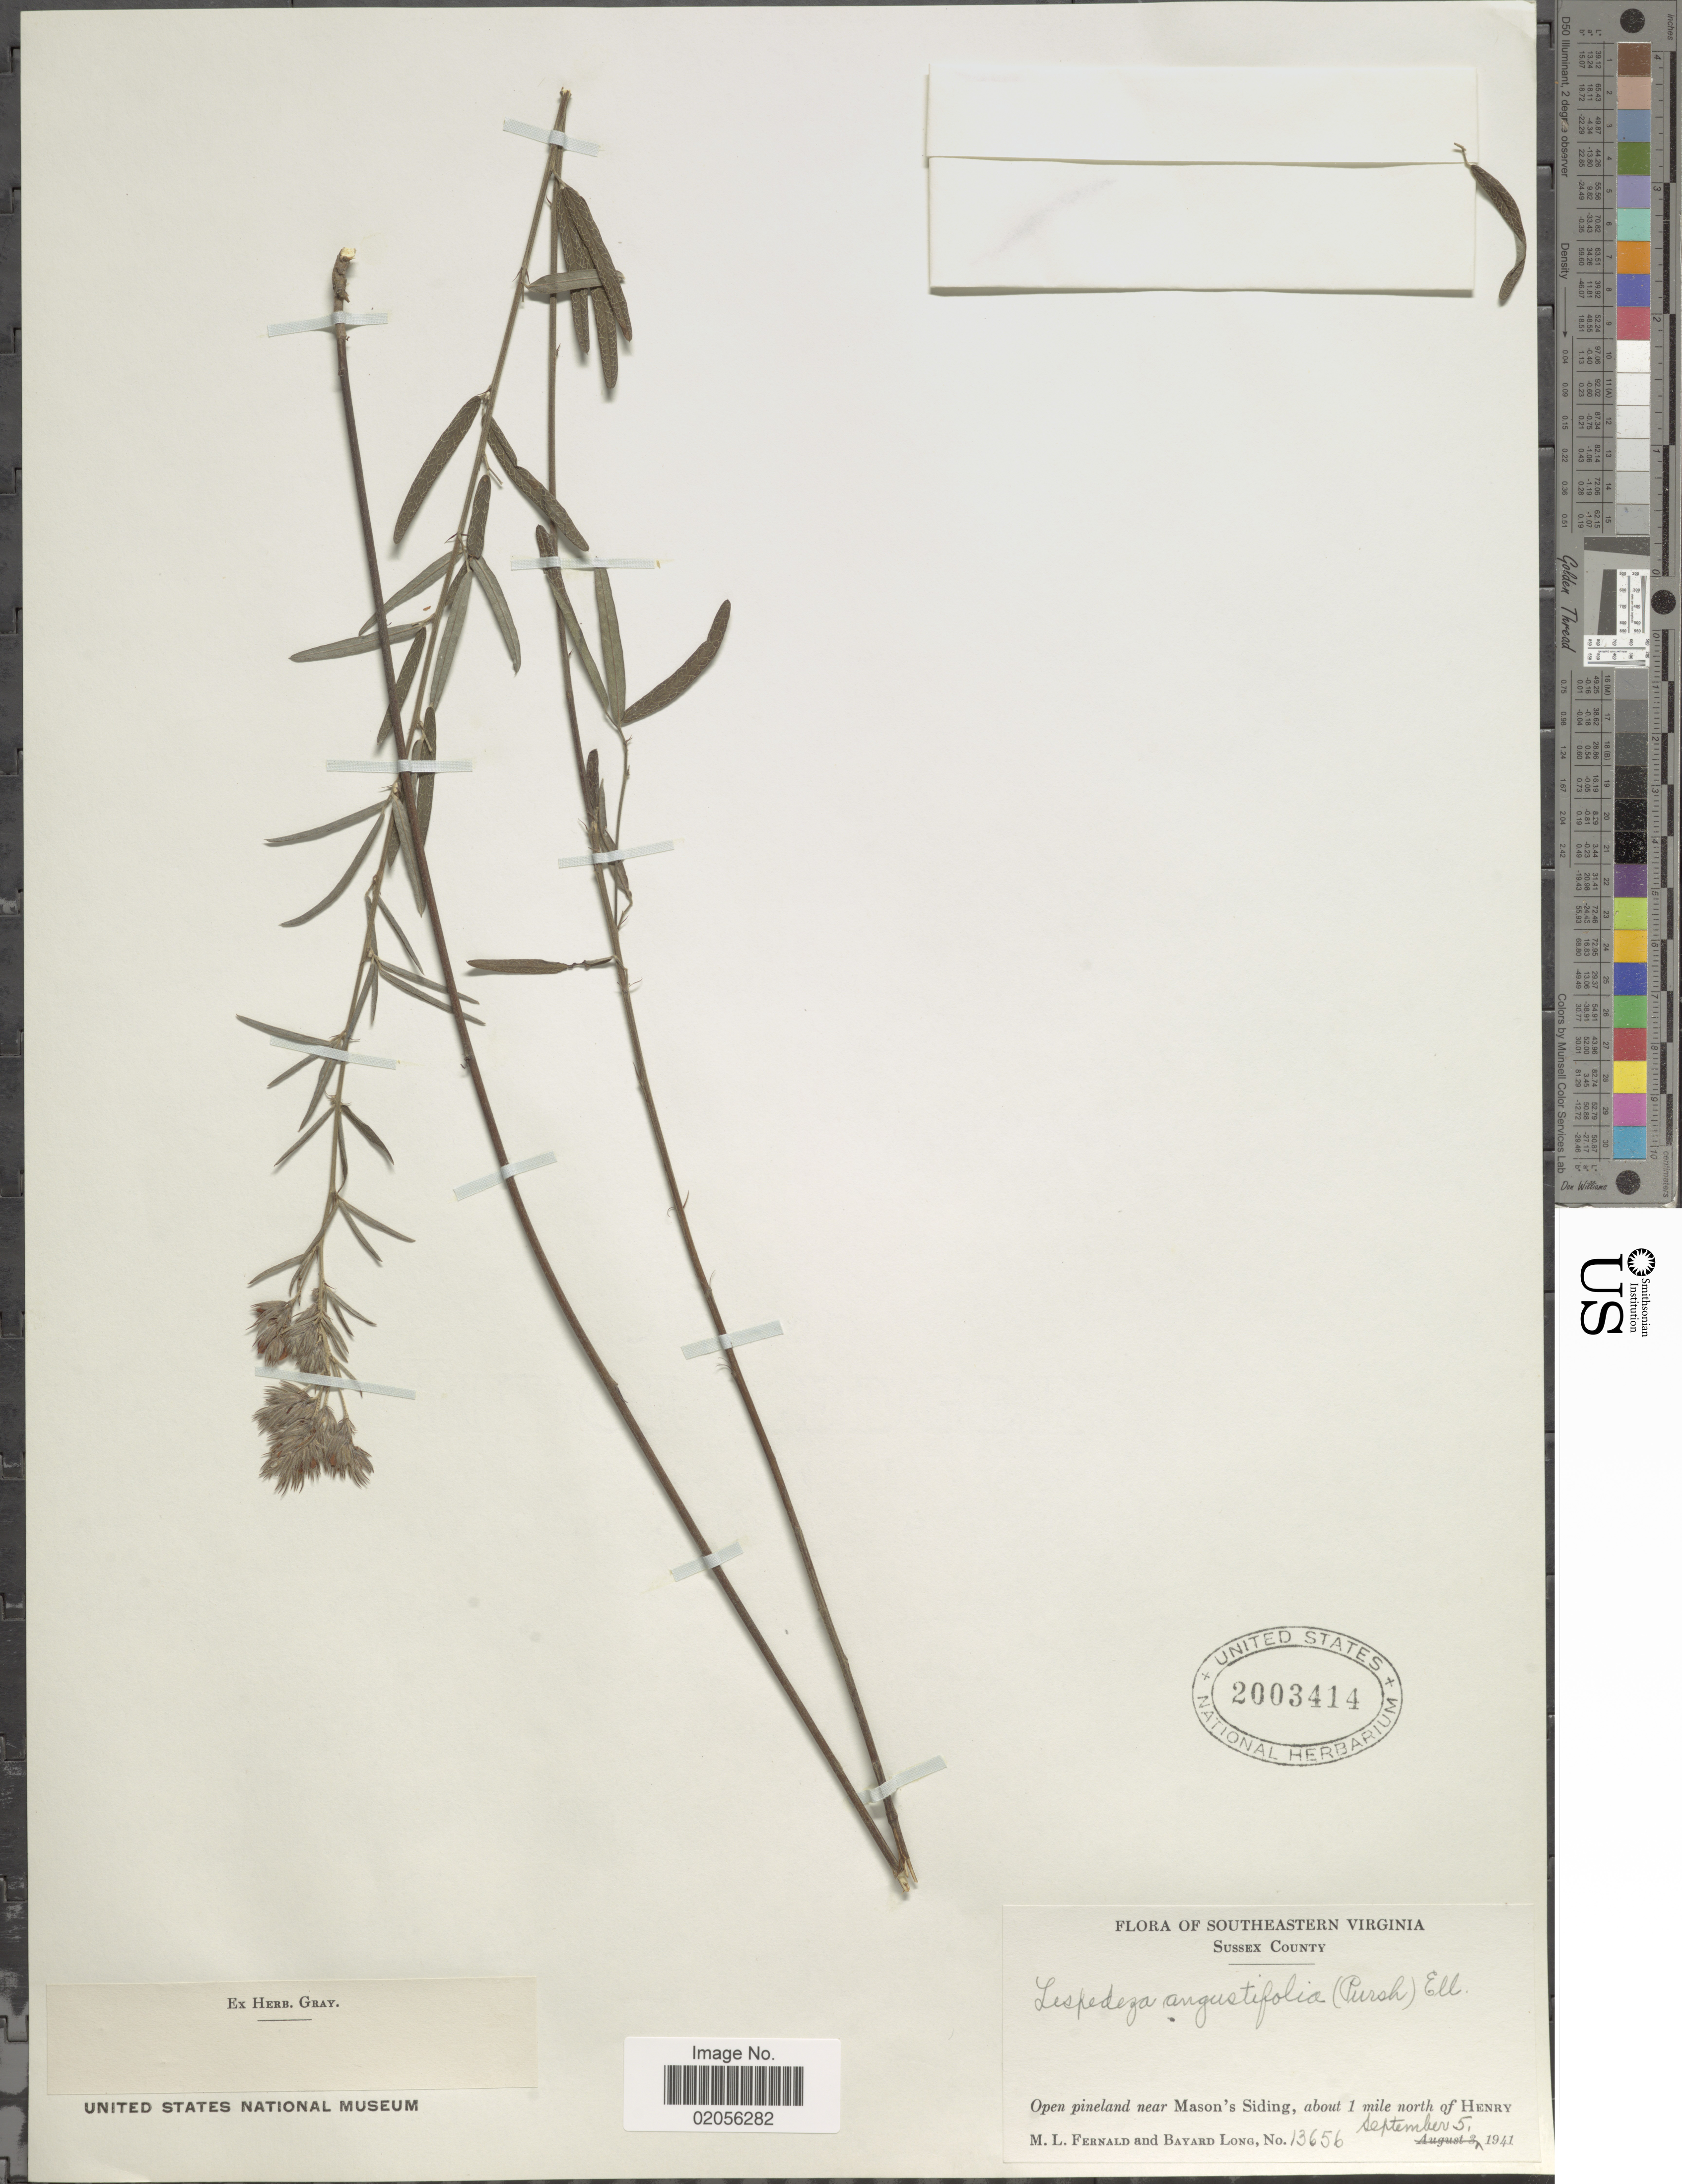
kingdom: Plantae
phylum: Tracheophyta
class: Magnoliopsida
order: Fabales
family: Fabaceae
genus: Lespedeza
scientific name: Lespedeza angustifolia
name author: (Pursh) Elliott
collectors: M. L. Fernald & B. Long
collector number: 13656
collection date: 1941-09-05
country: United States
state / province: Virginia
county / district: Sussex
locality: Southeastern Virginia. near Mason's Siding, about 1 mile north of Henry. Sussex County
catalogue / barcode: US 2003414